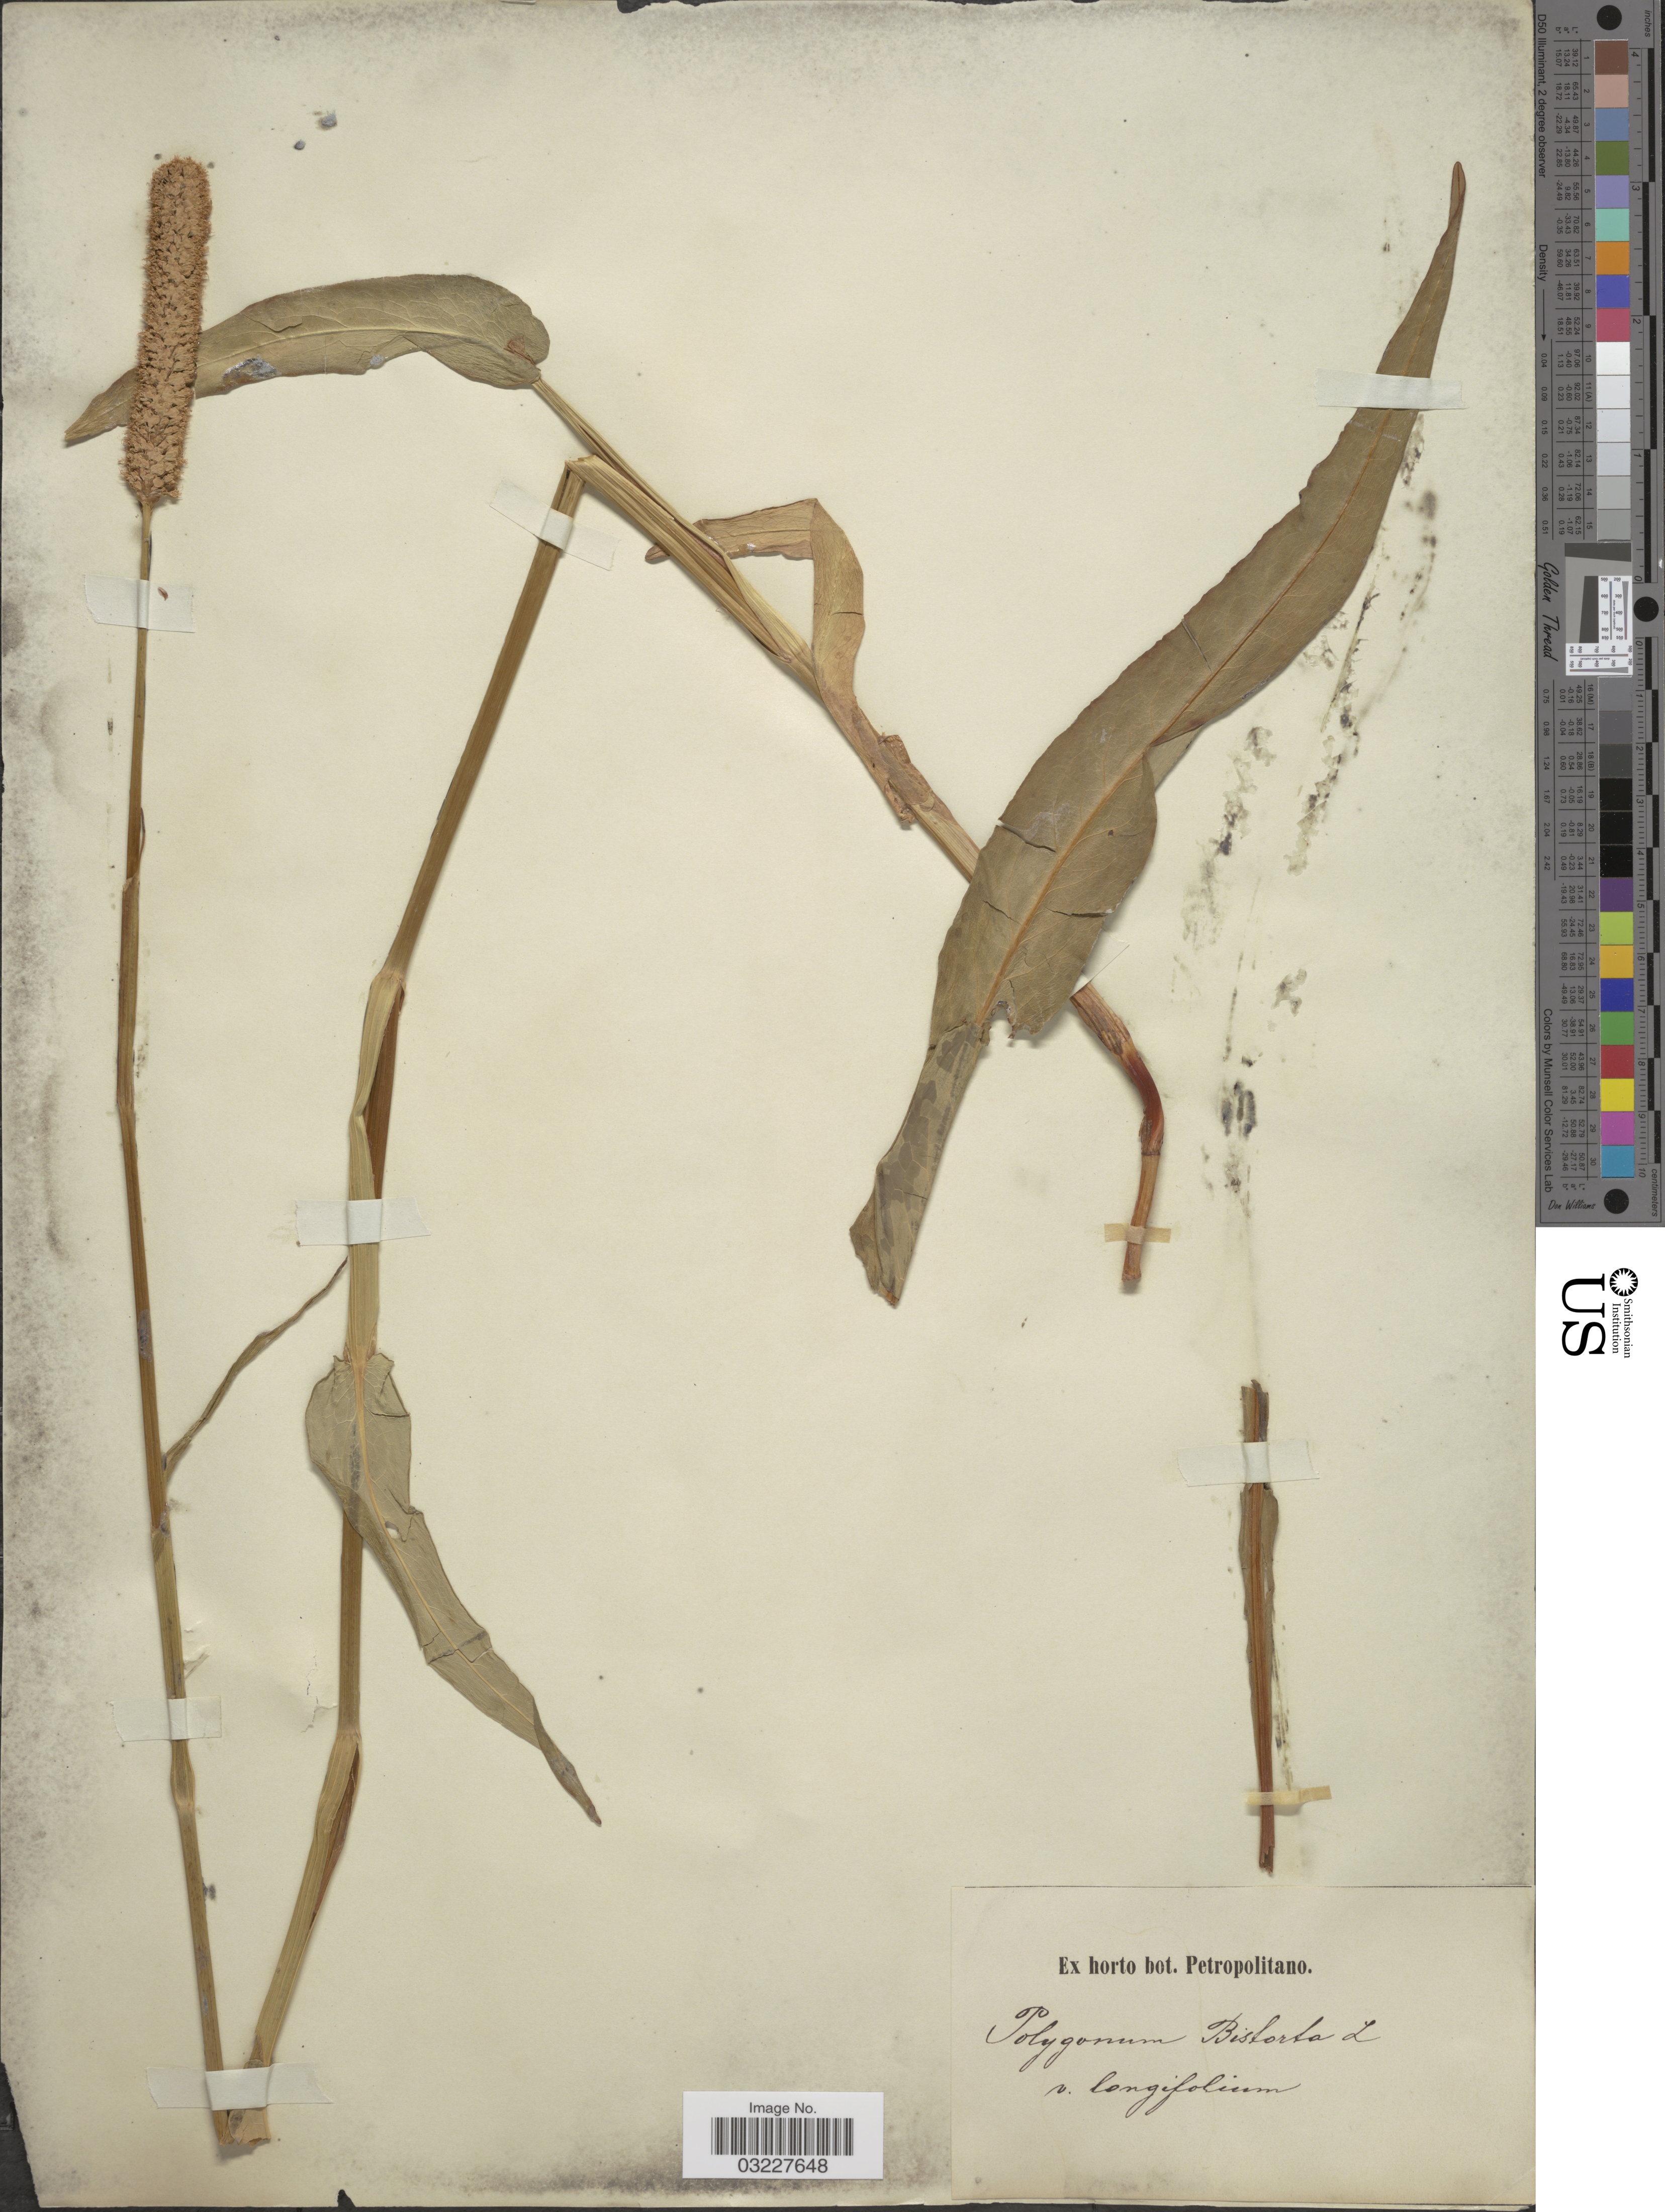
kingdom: Plantae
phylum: Tracheophyta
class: Magnoliopsida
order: Caryophyllales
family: Polygonaceae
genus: Bistorta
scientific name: Bistorta officinalis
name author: Delarbre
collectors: ex Horto Bot. Petropolitano